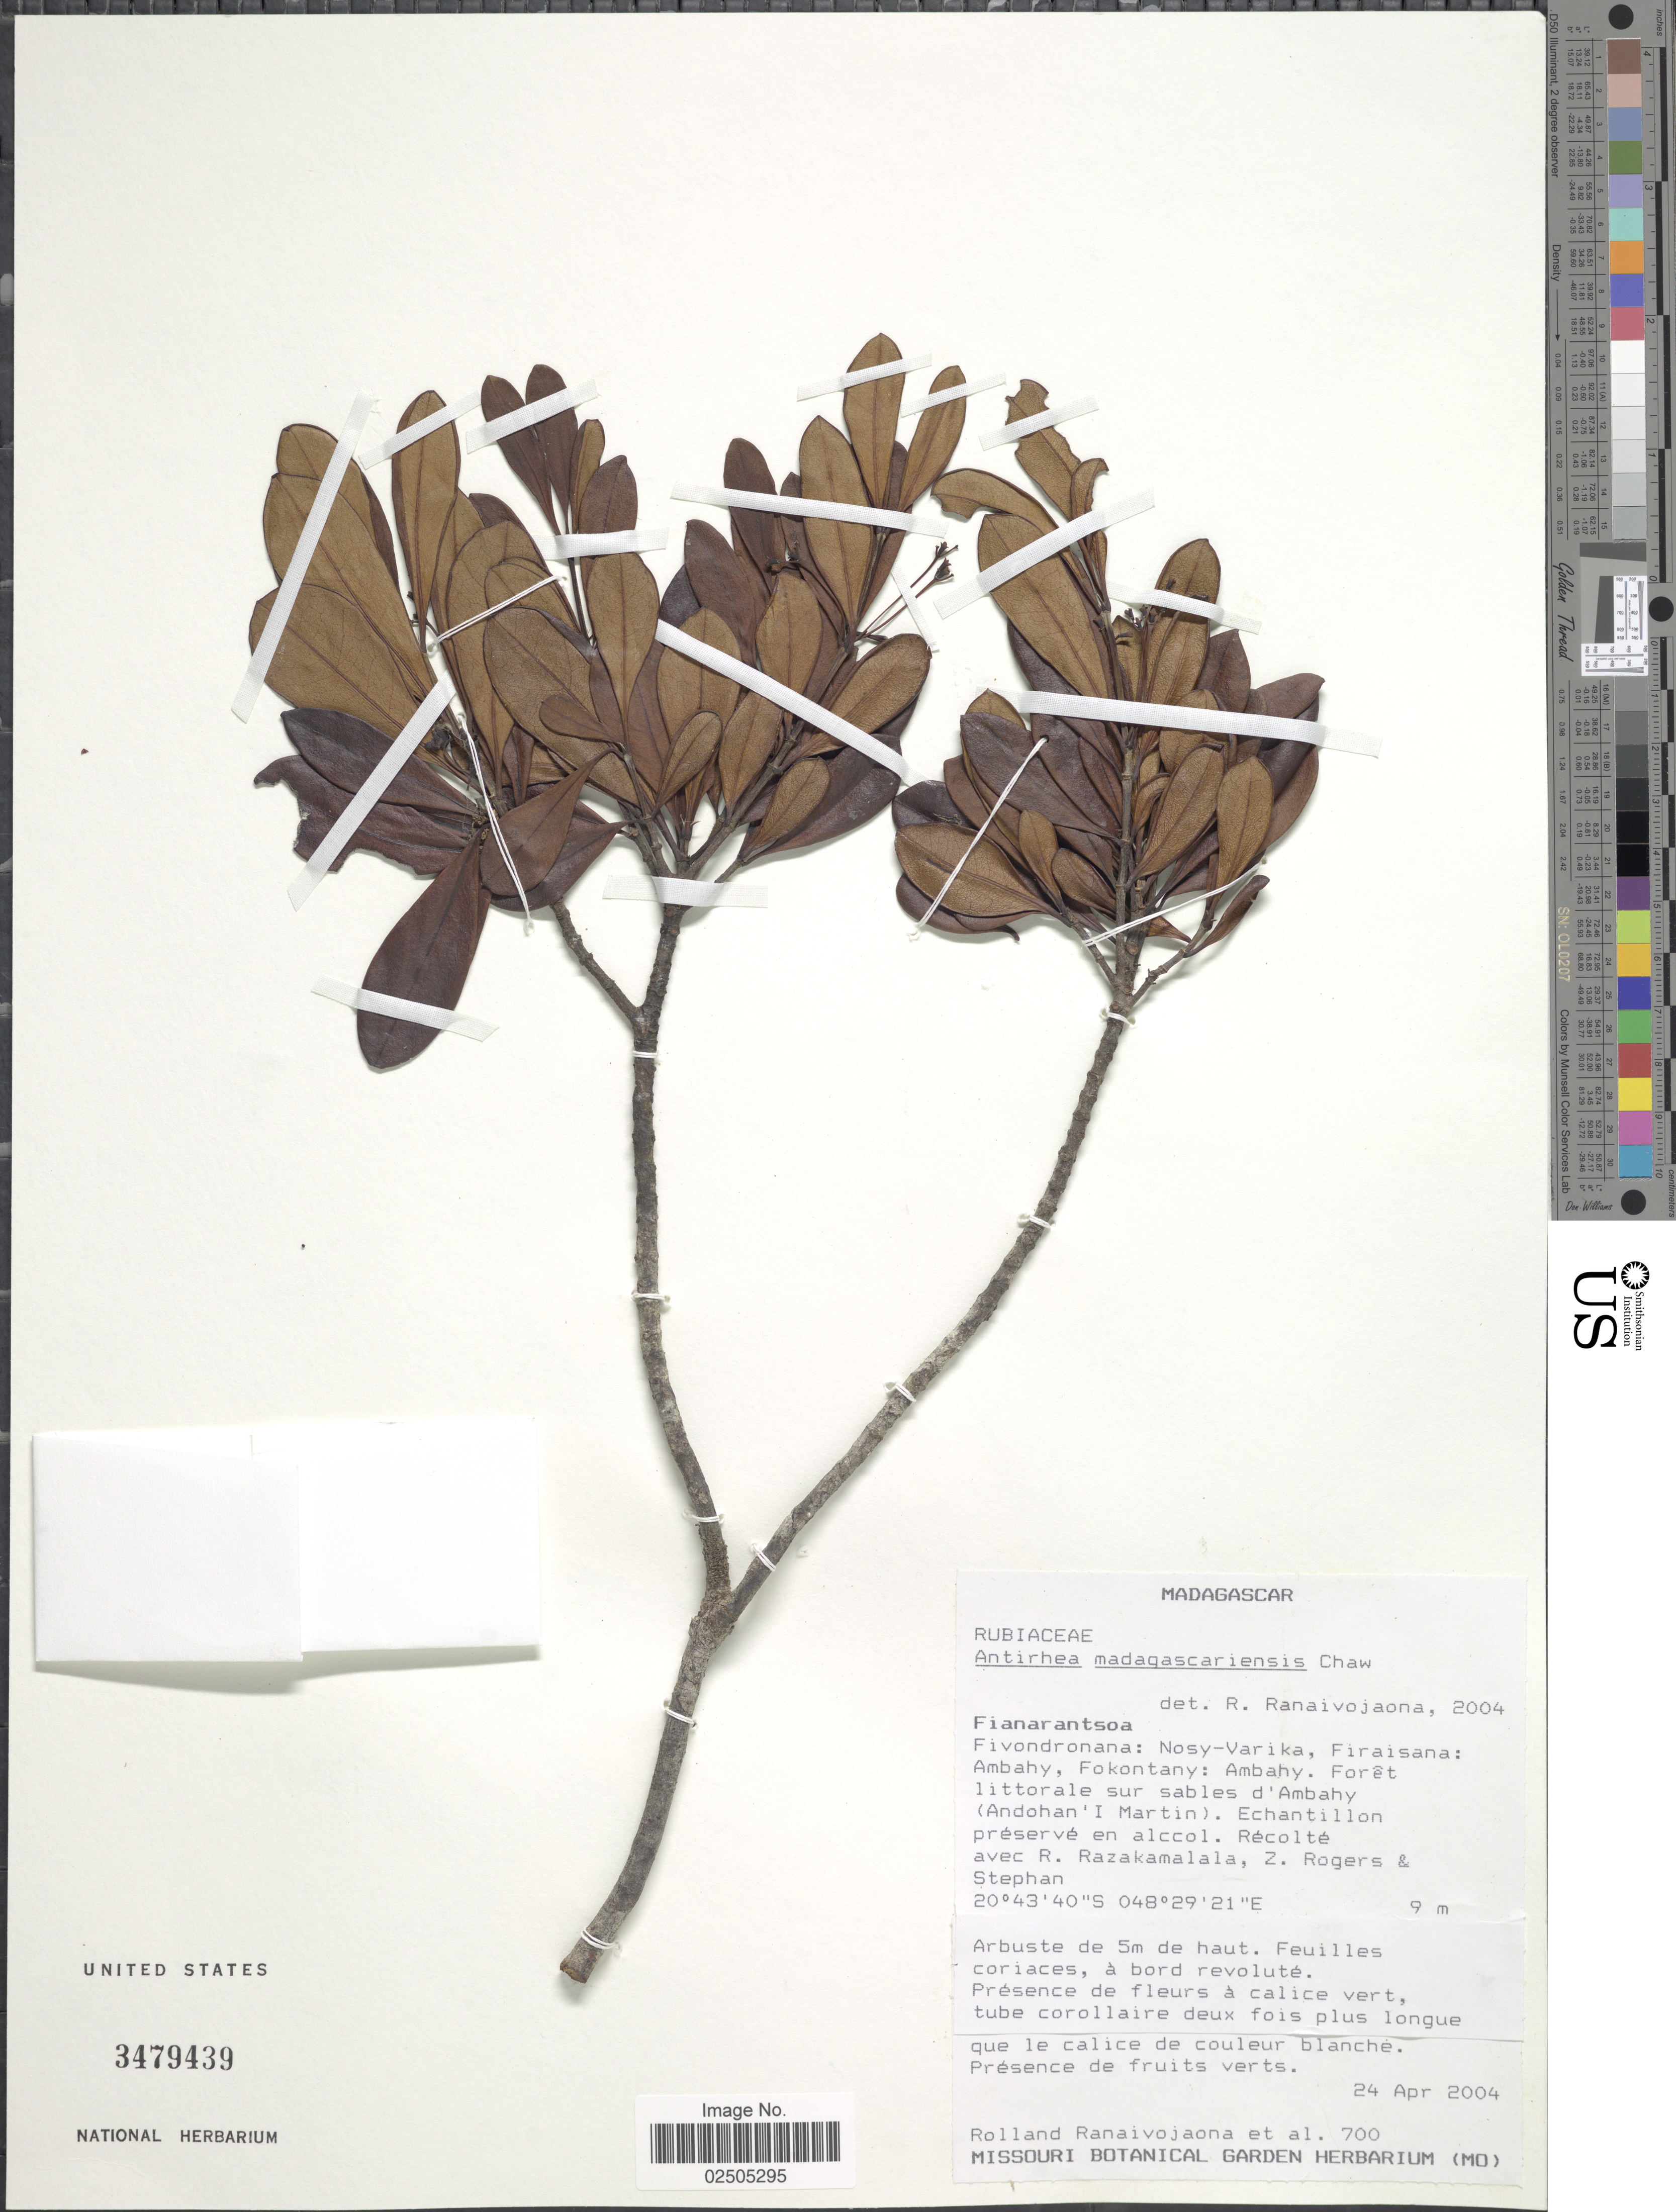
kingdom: Plantae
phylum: Tracheophyta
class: Magnoliopsida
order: Gentianales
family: Rubiaceae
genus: Antirhea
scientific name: Antirhea madagascariensis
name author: Chaw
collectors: R. Ranaivojaona & et al.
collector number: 700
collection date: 2004-04-24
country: Madagascar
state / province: Vatovavy Fitovinany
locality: Fivondronana: Nosy-Varika, Firaisana: Ambahy, Fokontany: Ambahy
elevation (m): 9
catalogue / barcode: US 3479439